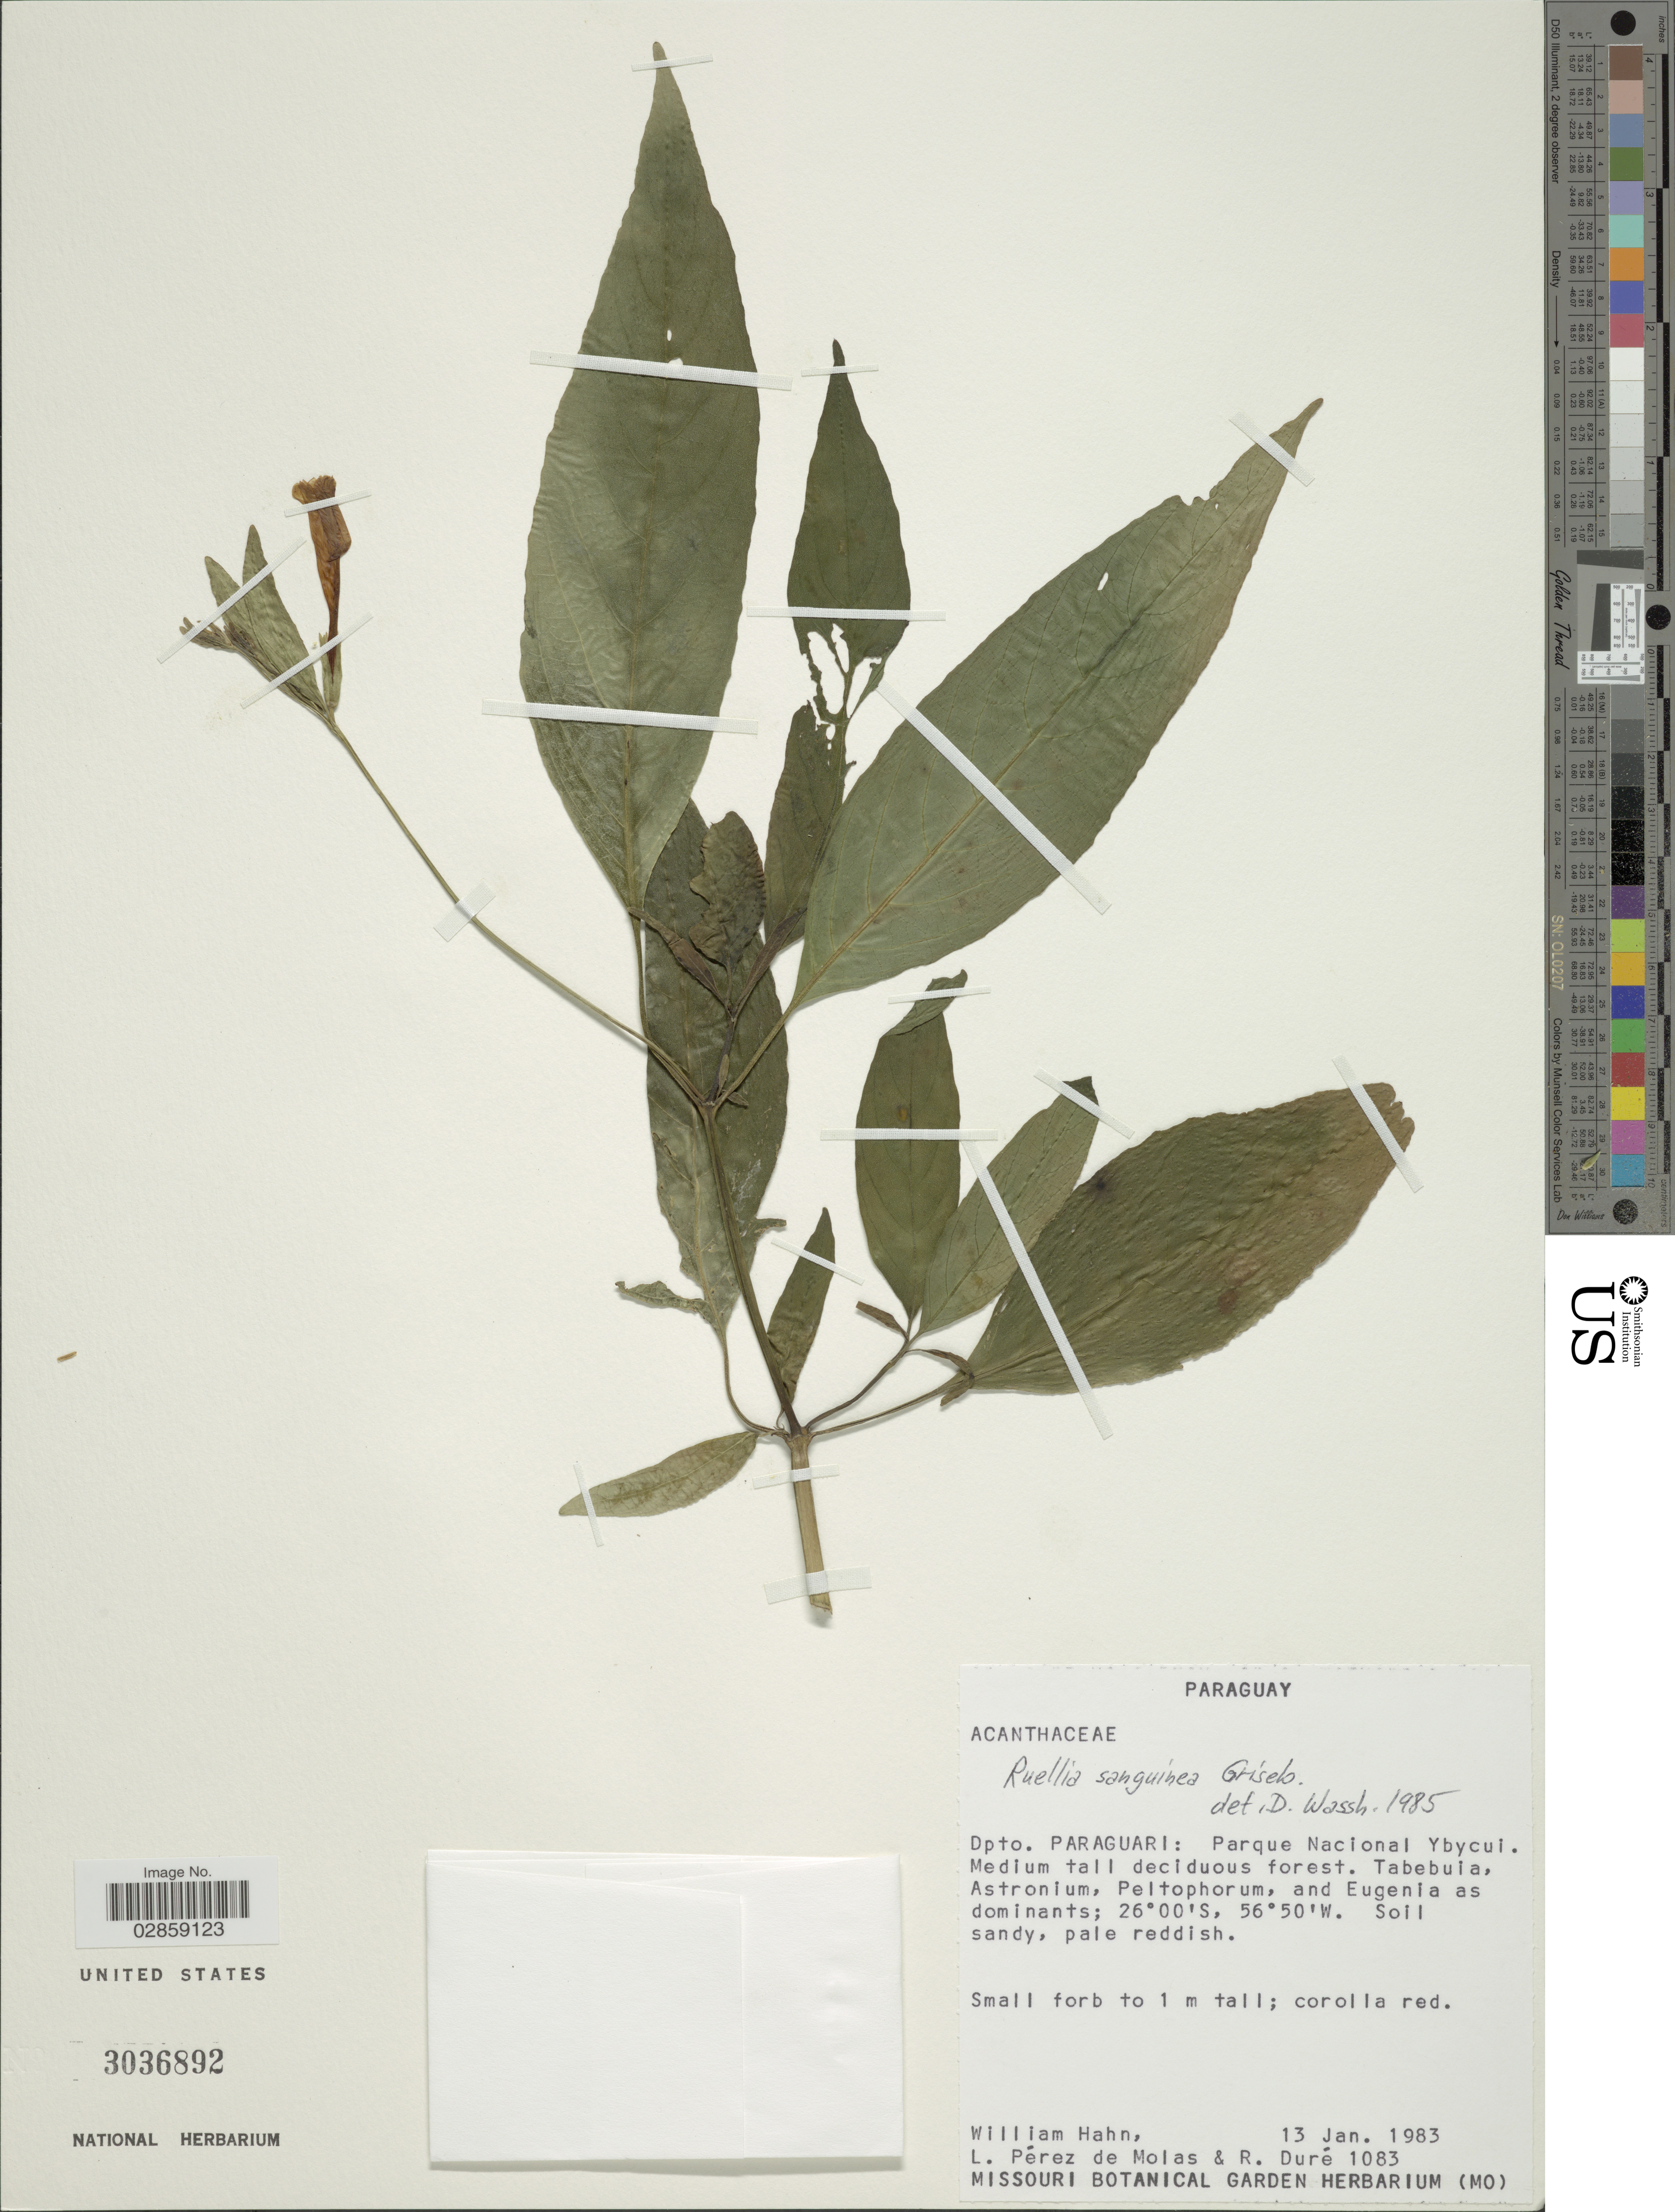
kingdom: Plantae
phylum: Tracheophyta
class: Magnoliopsida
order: Lamiales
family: Acanthaceae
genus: Ruellia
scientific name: Ruellia angustiflora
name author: (Nees) Lindau ex Rambo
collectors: W. Hahn, L. Perez de Molas & R. Duré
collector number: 1083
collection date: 1983-01-13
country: Paraguay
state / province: Paraguari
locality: Dpto. Paraguari: Parque Nacional Ybycui.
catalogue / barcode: US 3036892